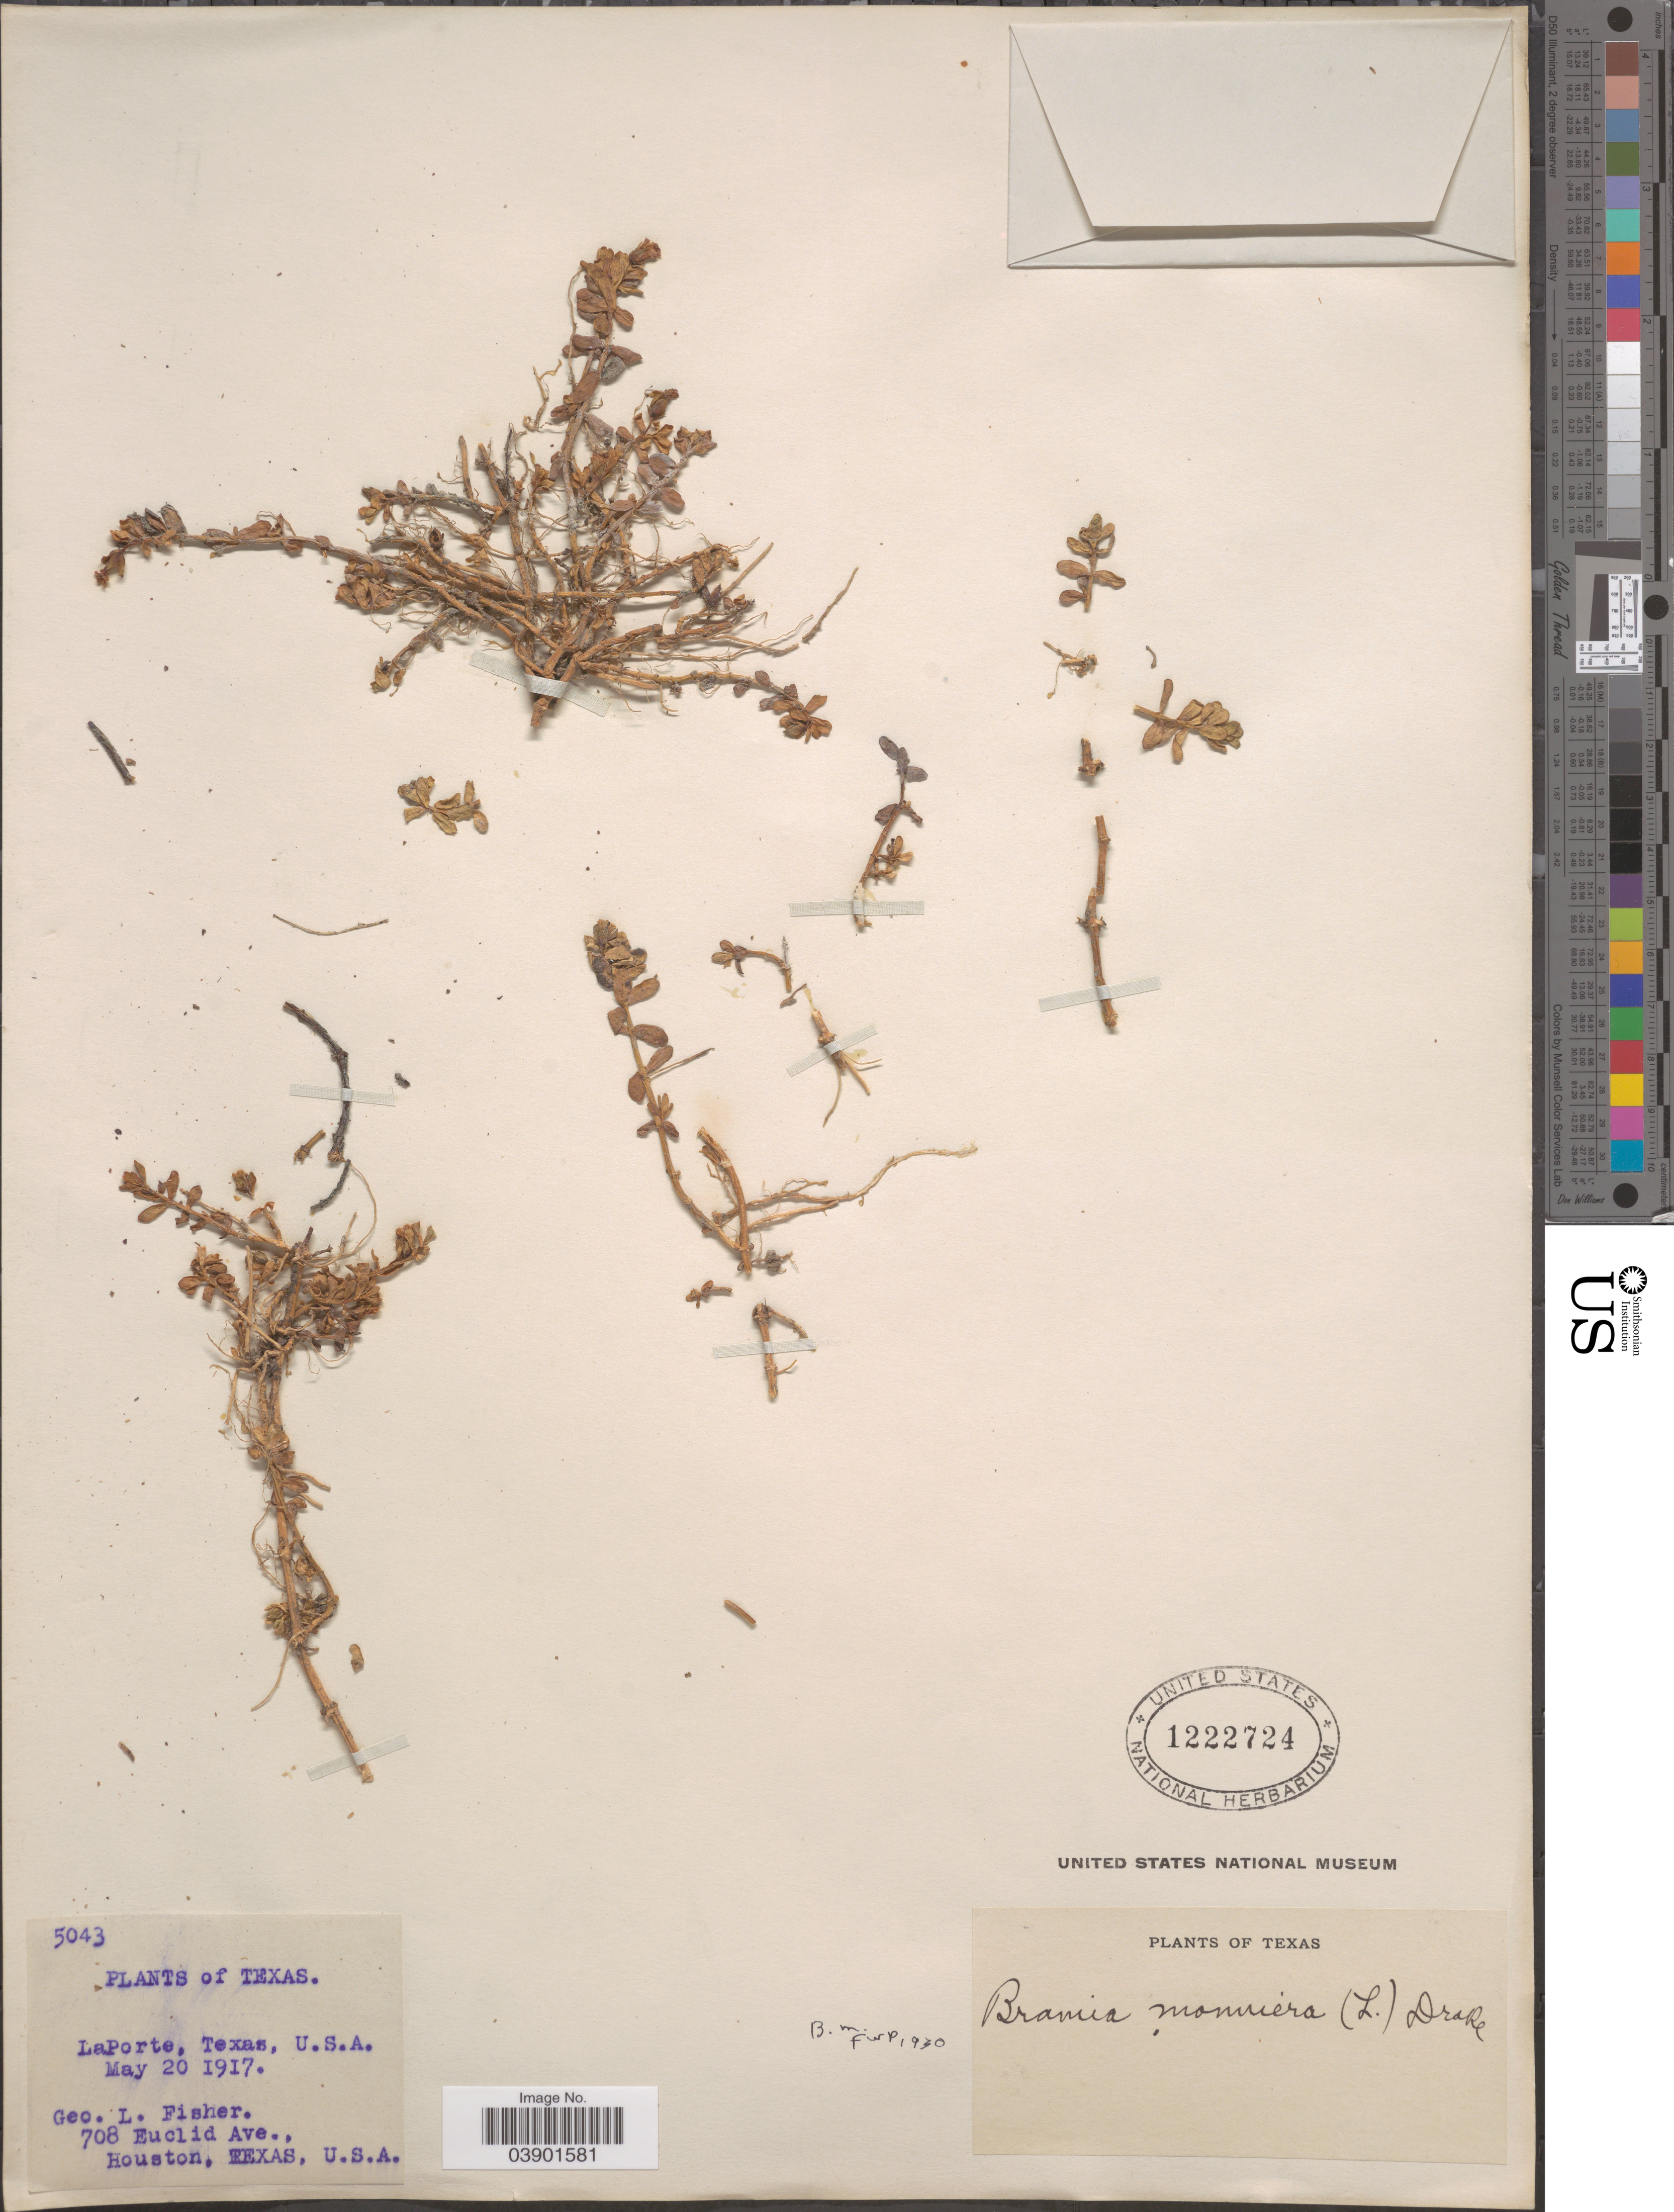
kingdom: Plantae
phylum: Tracheophyta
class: Magnoliopsida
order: Lamiales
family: Plantaginaceae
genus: Bacopa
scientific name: Bacopa monnieri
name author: (L.) Pennell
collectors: G. L. Fisher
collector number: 5043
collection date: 1917-05-20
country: United States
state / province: Texas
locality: LaPorte.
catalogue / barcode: US 1222724